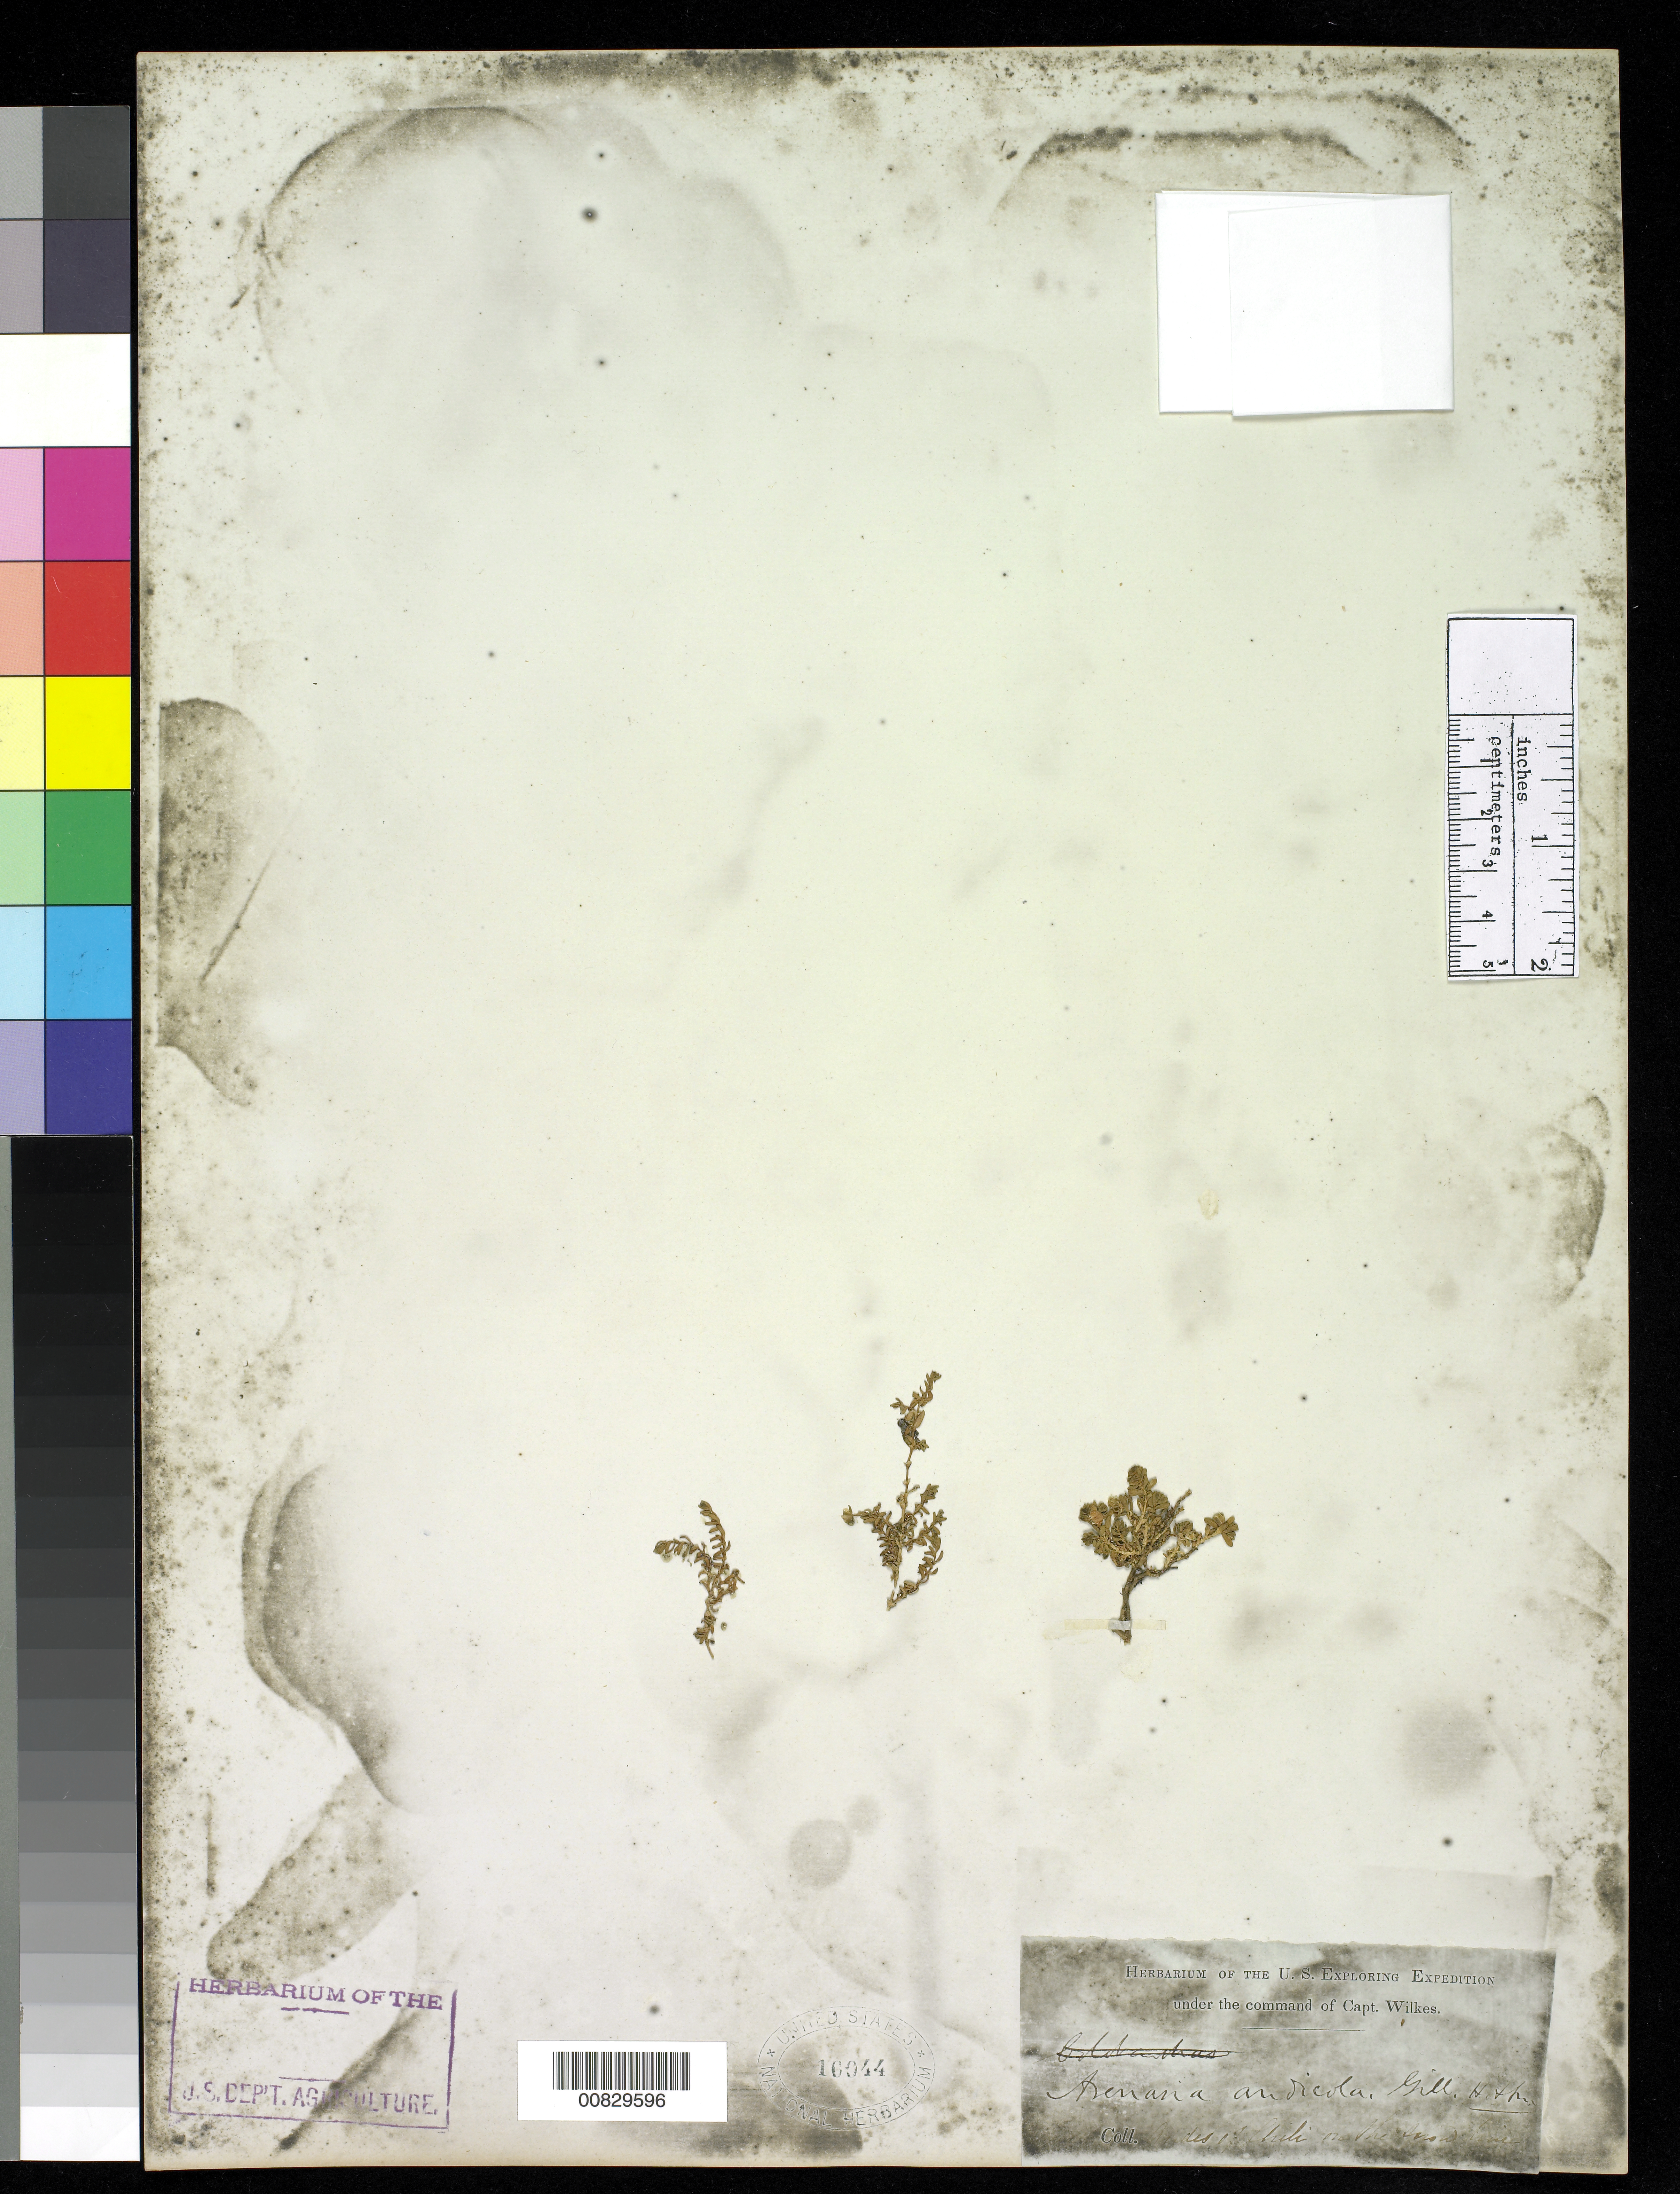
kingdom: Plantae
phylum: Tracheophyta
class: Magnoliopsida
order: Caryophyllales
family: Caryophyllaceae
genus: Arenaria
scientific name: Arenaria andicola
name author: Gillies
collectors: Wilkes Explor. Exped.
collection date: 1838/1842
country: Chile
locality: Andes, on the snowline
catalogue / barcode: US 160044